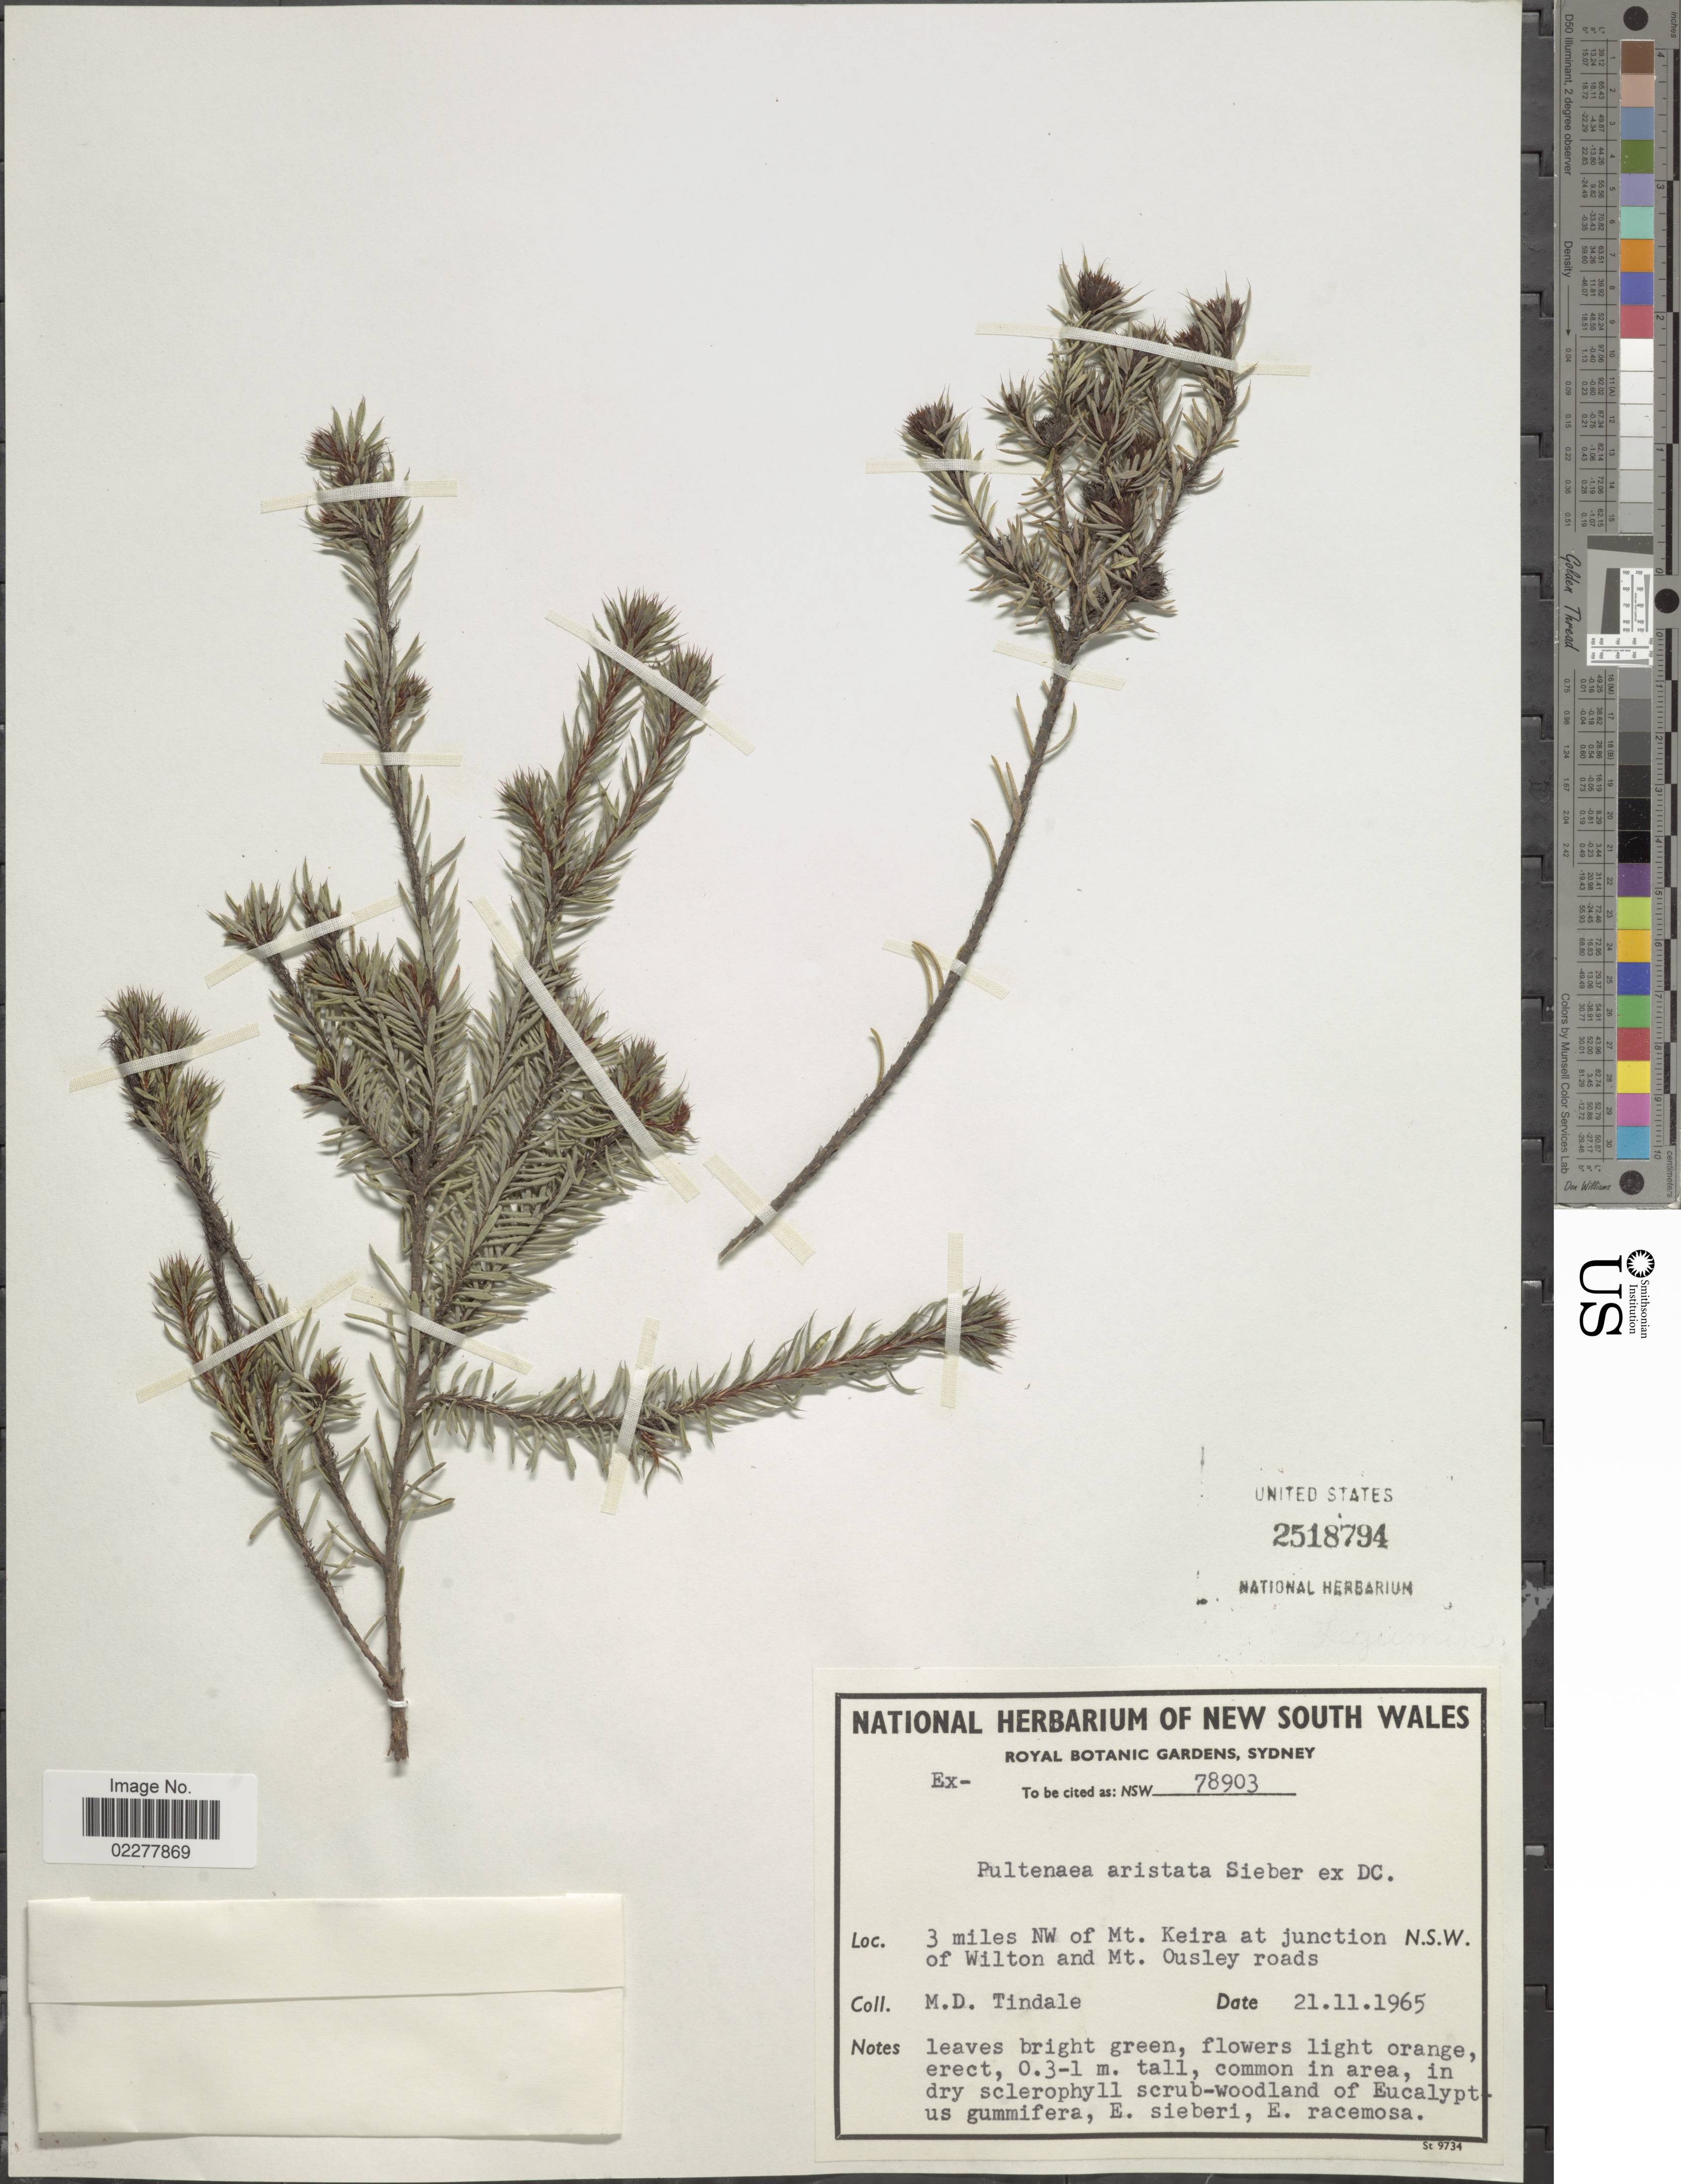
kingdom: Plantae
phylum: Tracheophyta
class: Magnoliopsida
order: Fabales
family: Fabaceae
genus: Pultenaea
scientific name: Pultenaea aristata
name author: Sieber ex DC.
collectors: M. D. Tindale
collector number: NSW 78903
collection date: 1965-11-21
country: Australia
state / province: New South Wales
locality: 3 miles NW of Mt. Keira at junction of Wilton and Mt. Ousley roads. N.S.W.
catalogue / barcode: US 2518794